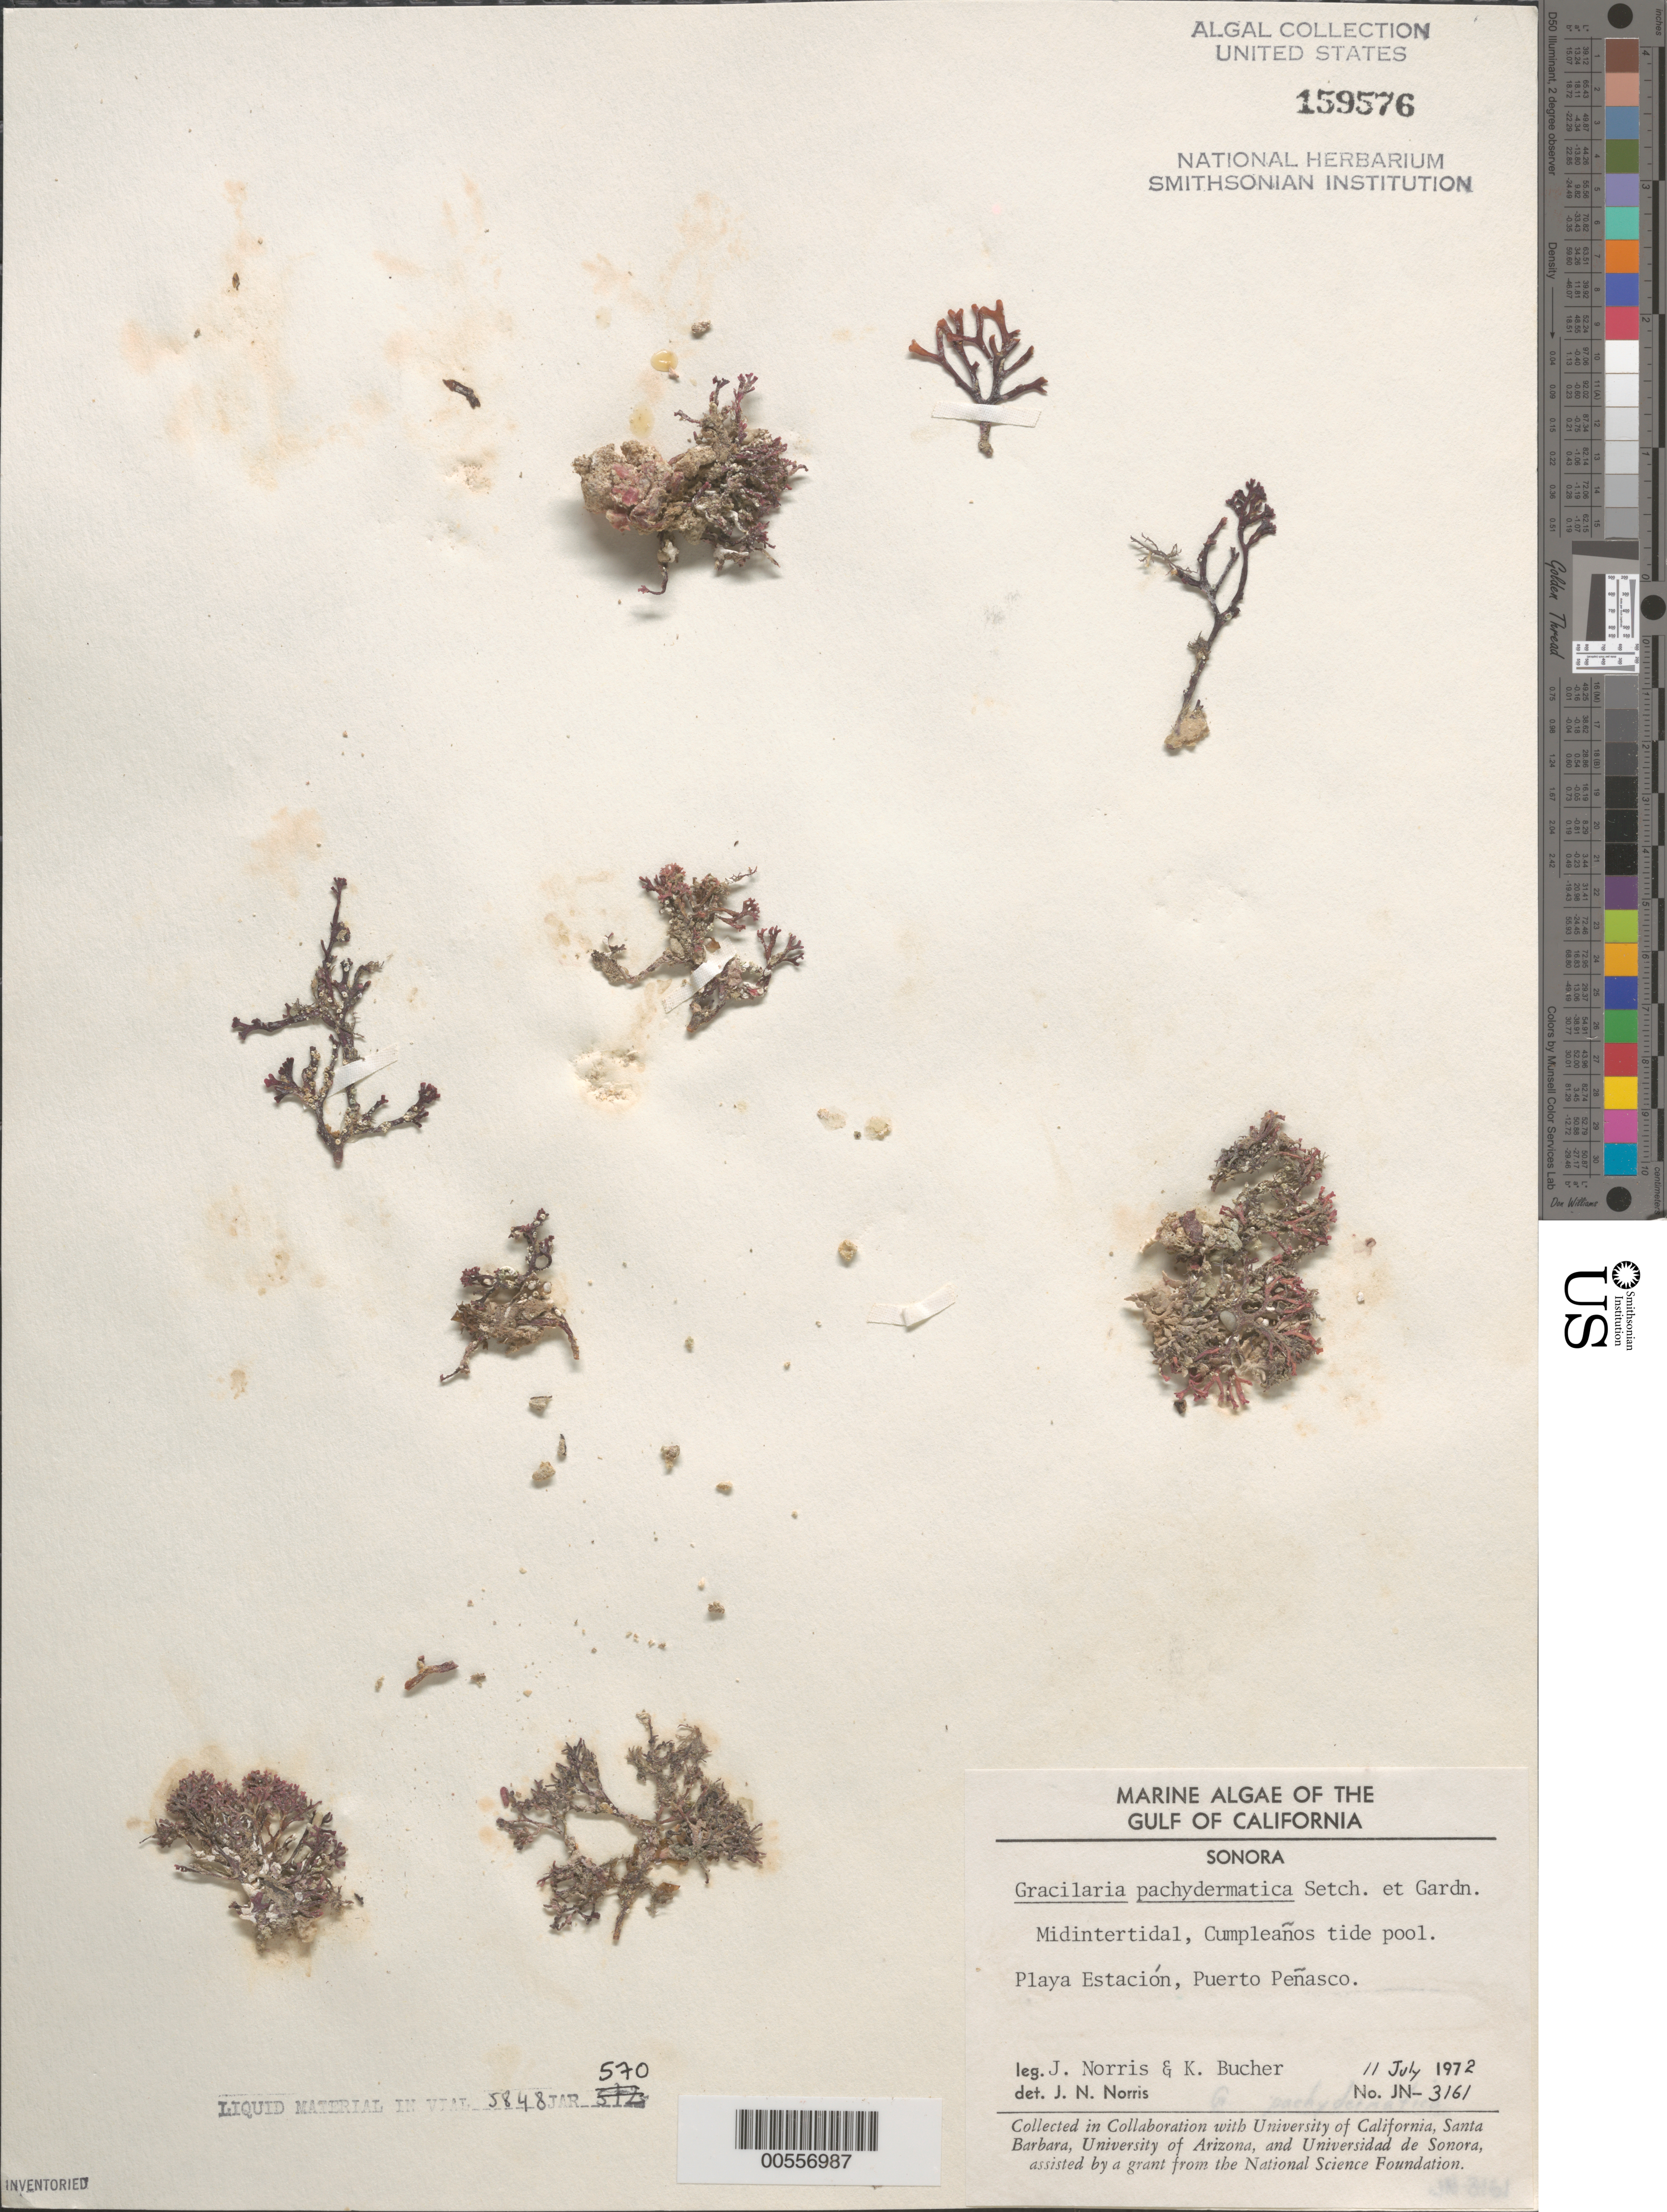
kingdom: Plantae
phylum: Rhodophyta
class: Florideophyceae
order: Gracilariales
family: Gracilariaceae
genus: Gracilaria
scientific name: Gracilaria pachydermatica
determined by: Norris, James N.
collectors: J. N. Norris & K. E. Bucher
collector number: JN-3161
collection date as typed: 11 Jul 1972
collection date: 1972-07-11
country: Mexico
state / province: Sonora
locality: Playa Estacion, Puerto Penasco, Cumpleanos tide pool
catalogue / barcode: US 159576